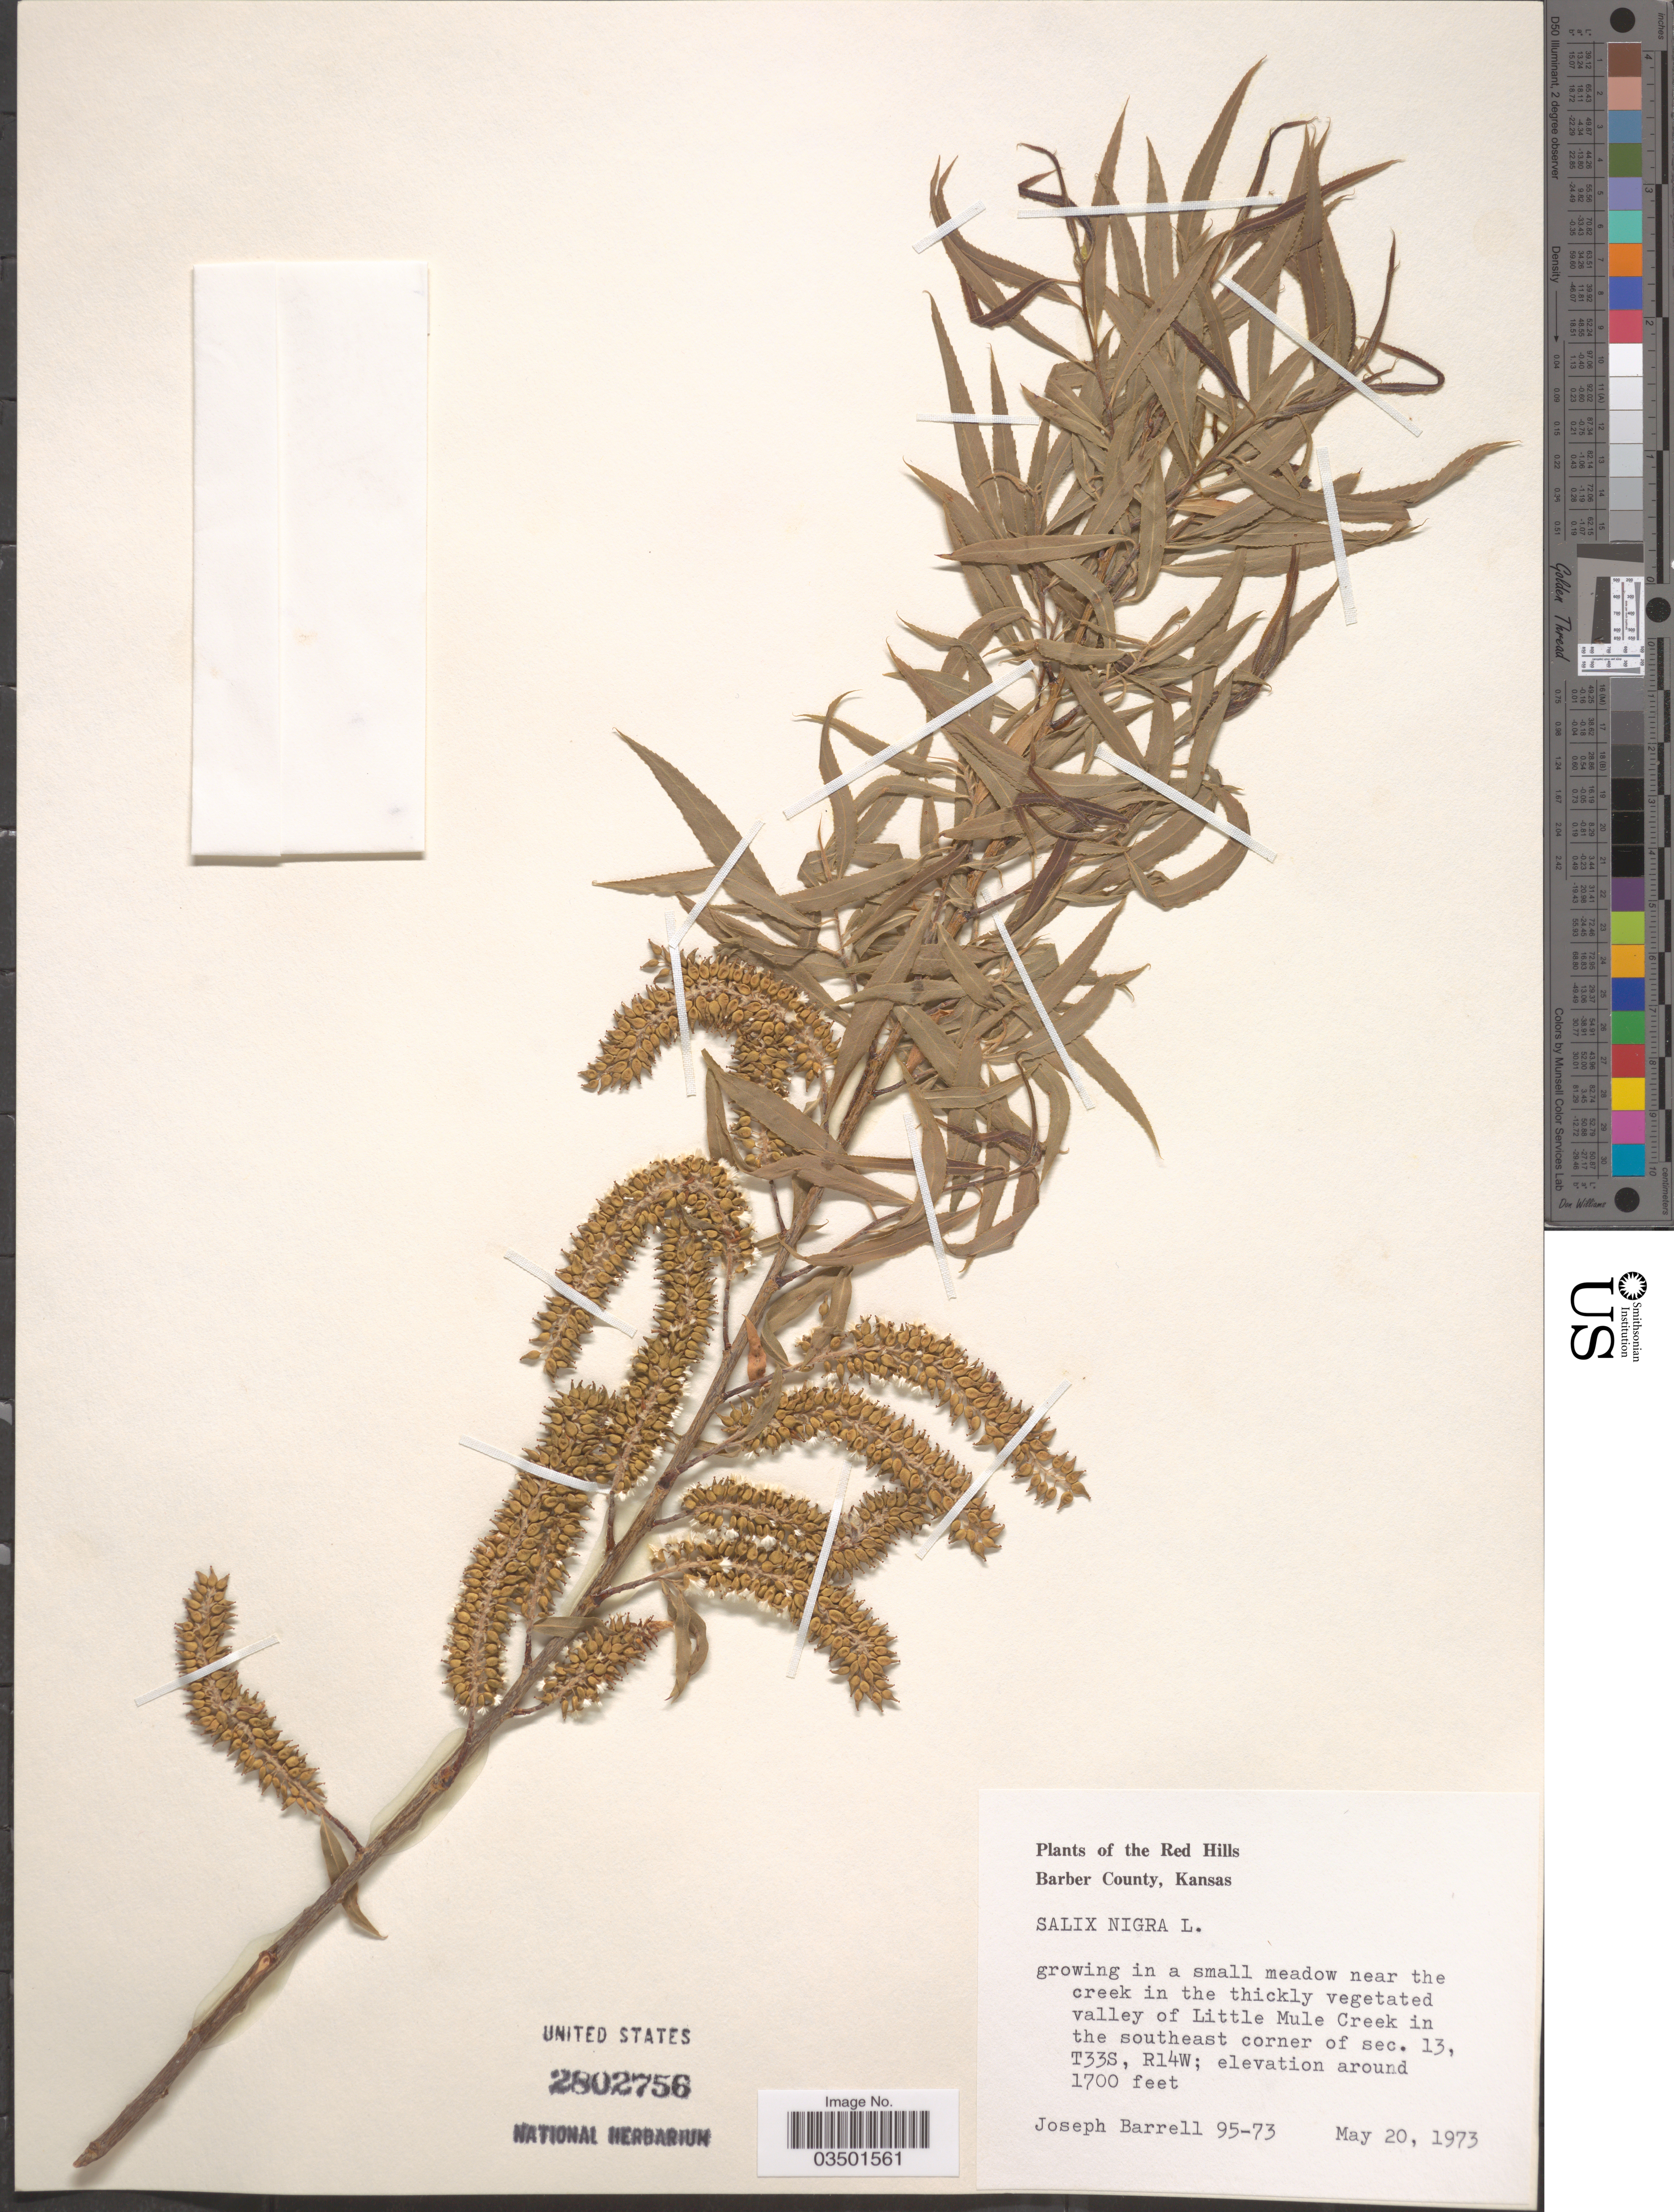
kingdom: Plantae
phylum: Tracheophyta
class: Magnoliopsida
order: Malpighiales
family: Salicaceae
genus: Salix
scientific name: Salix nigra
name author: Marshall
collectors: J. Barrell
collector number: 95-73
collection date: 1973-05-20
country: United States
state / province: Kansas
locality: The Red Hills. Barber County. Valley of Little Mule Creek in the southeast corner of sec. 13, T33S, R14W.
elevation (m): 518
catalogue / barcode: US 2802756